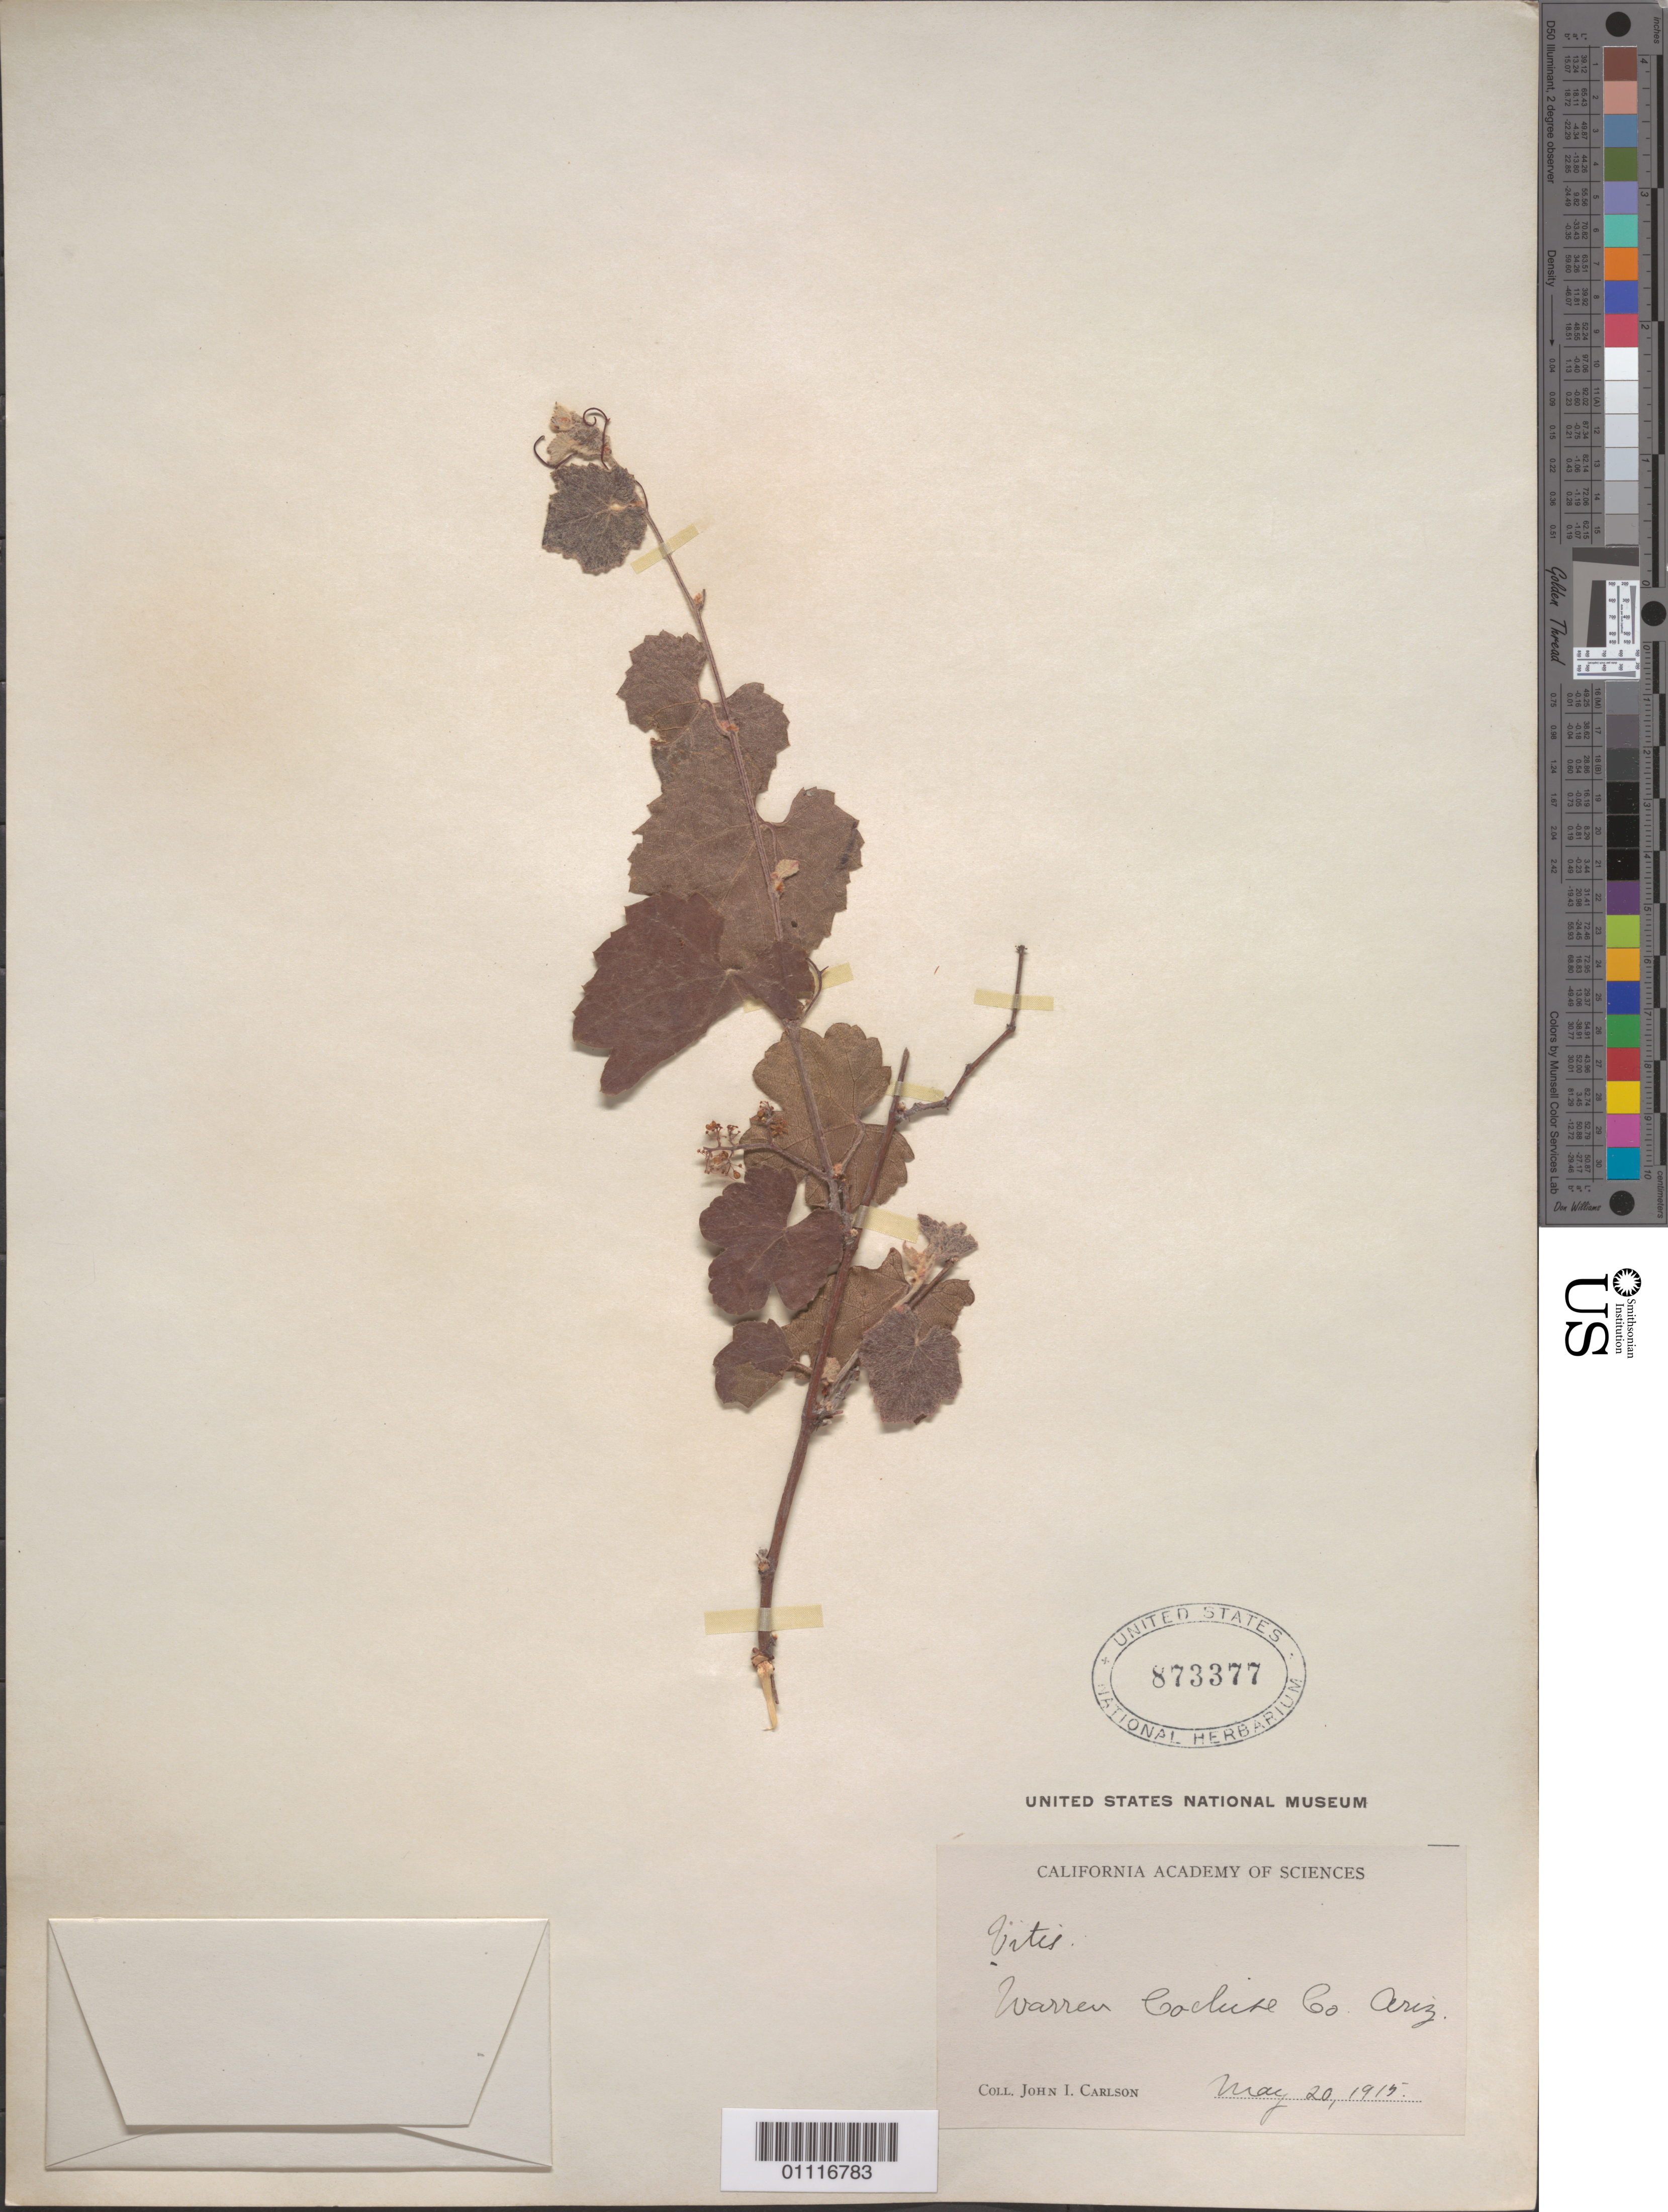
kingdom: Plantae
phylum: Tracheophyta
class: Magnoliopsida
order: Vitales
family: Vitaceae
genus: Vitis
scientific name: Vitis arizonica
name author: Engelm.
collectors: J. Carlson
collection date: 1915-05-20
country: United States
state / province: Arizona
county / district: Chochise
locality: Warren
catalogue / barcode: US 873377